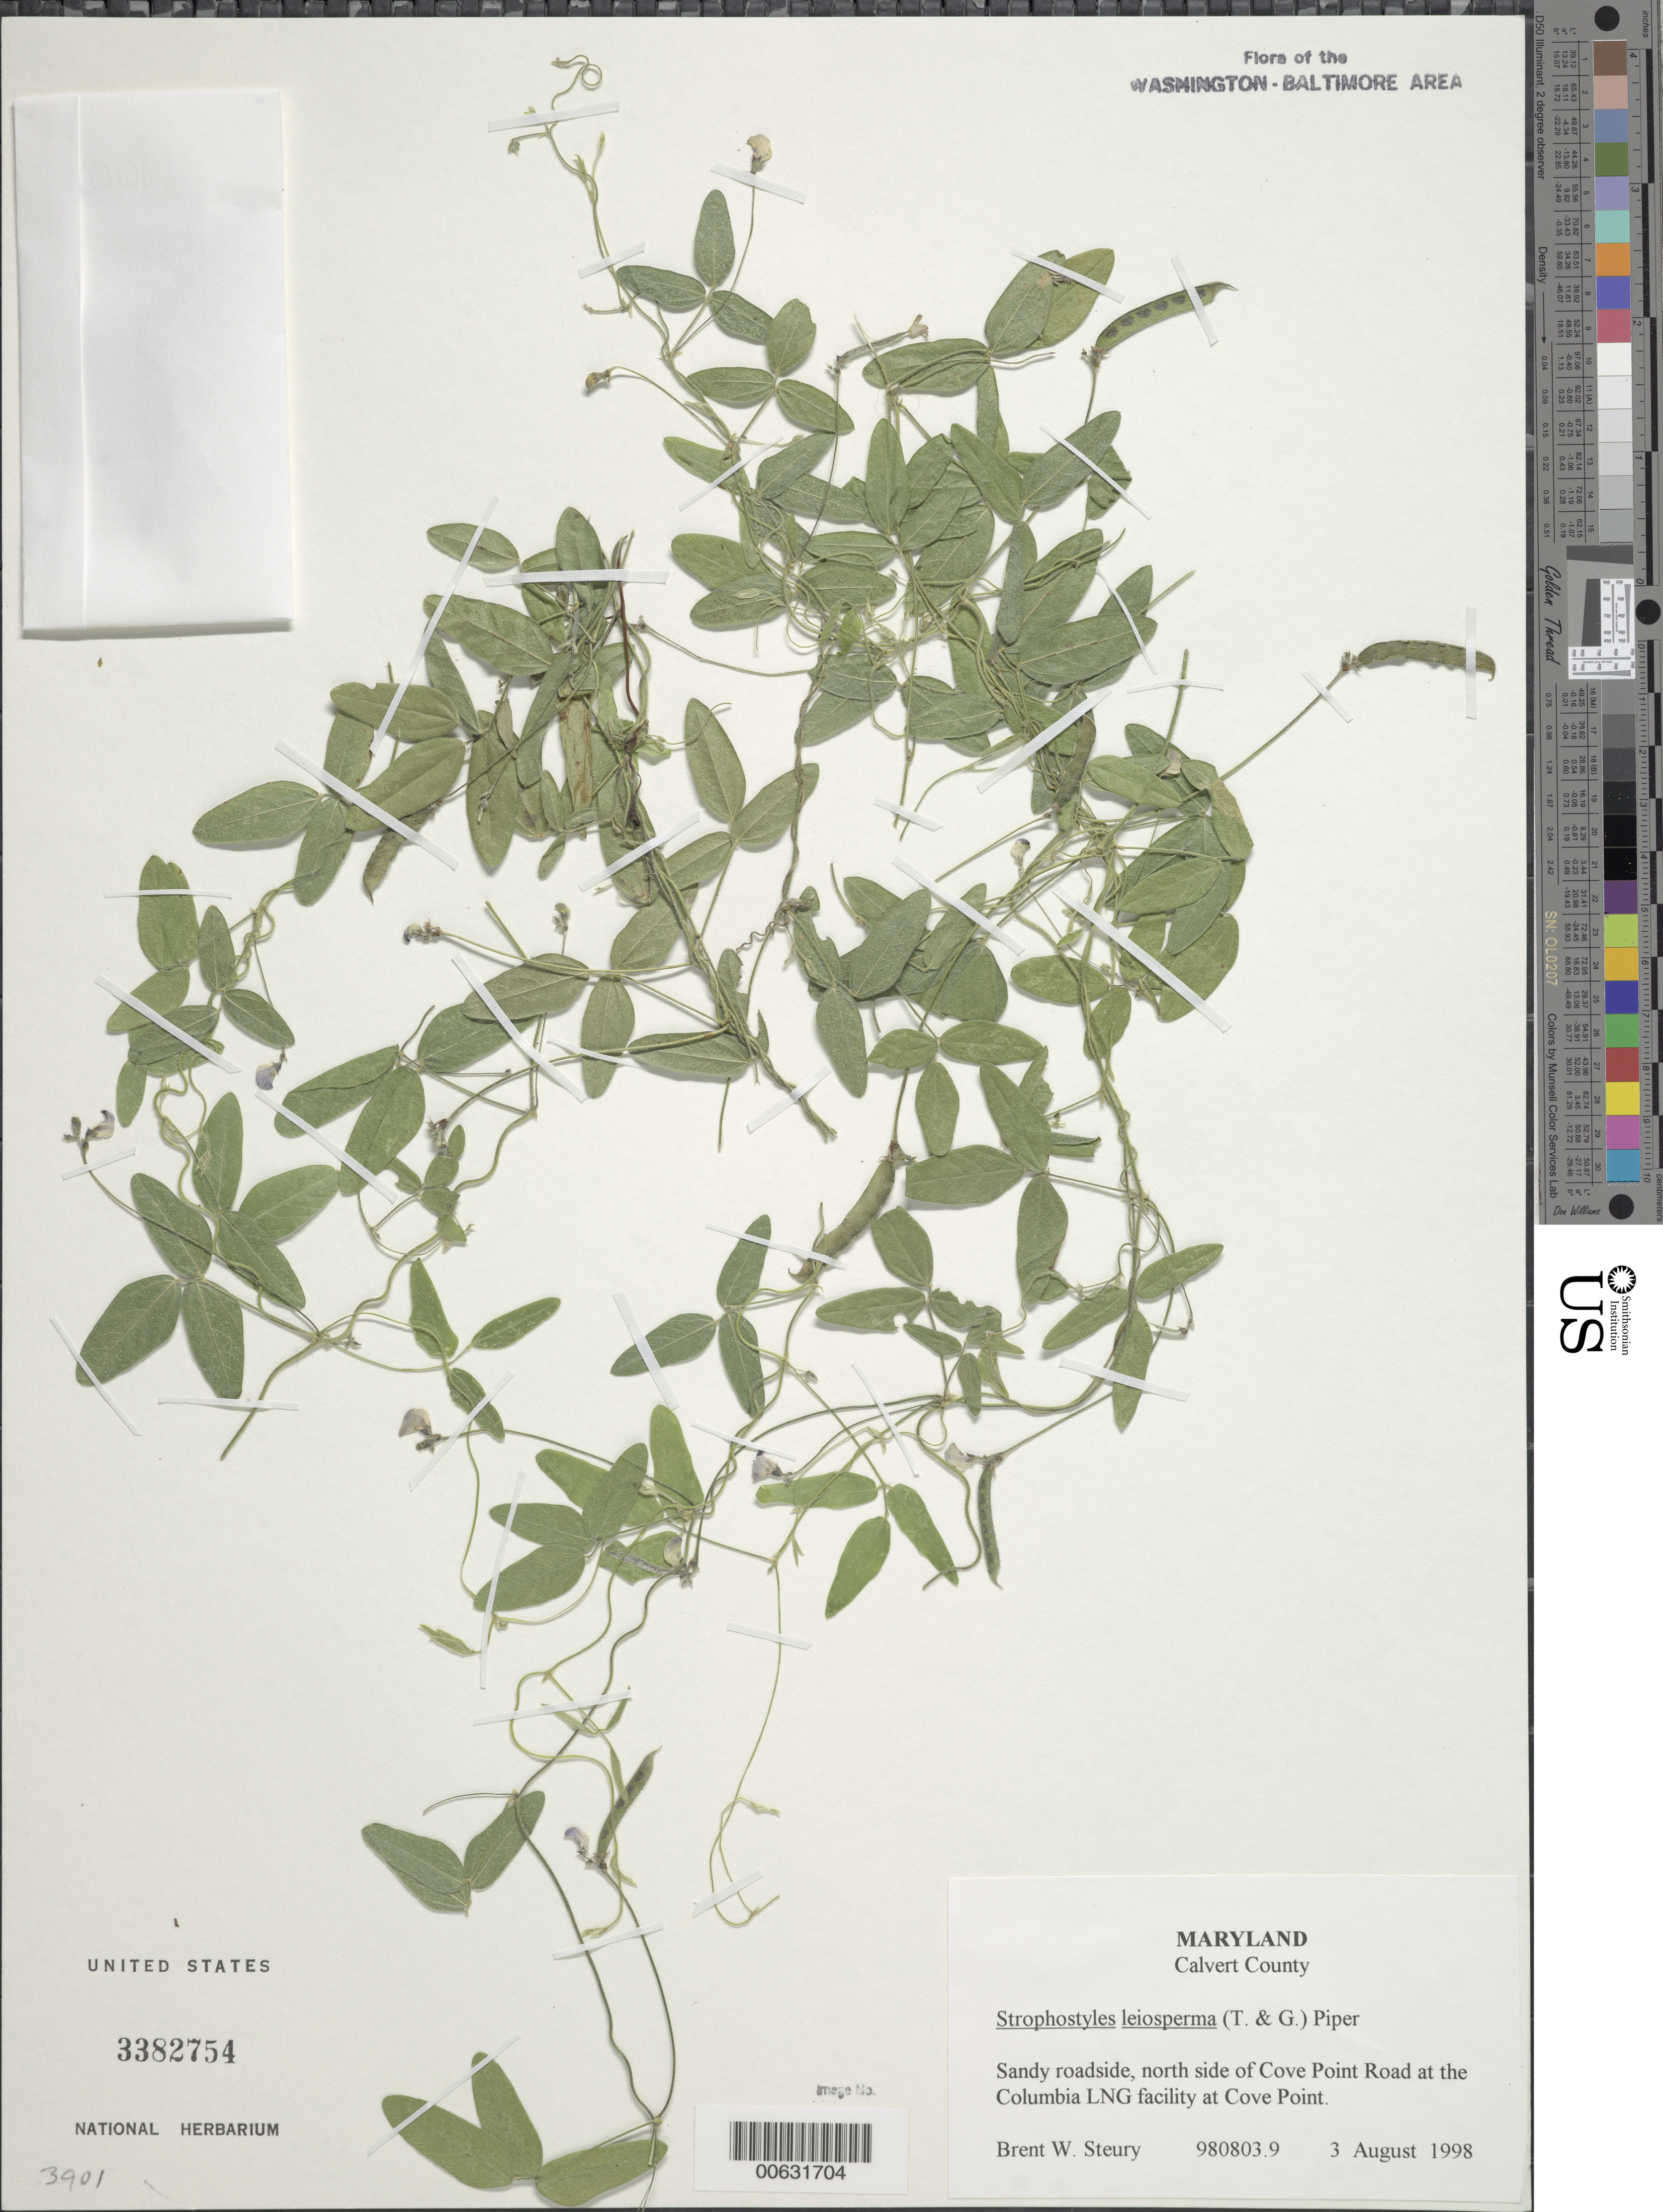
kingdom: Plantae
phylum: Tracheophyta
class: Magnoliopsida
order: Fabales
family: Fabaceae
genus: Strophostyles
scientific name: Strophostyles leiosperma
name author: (Torr. & A. Gray) Piper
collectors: B. Steury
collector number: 980803.9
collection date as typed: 03 Aug 1998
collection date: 1998-08-03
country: United States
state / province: Maryland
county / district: Calvert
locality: Columbia Long facility at Cove Point, north side of Cove Point Road.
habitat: Sandy roadside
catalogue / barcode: US 3382754